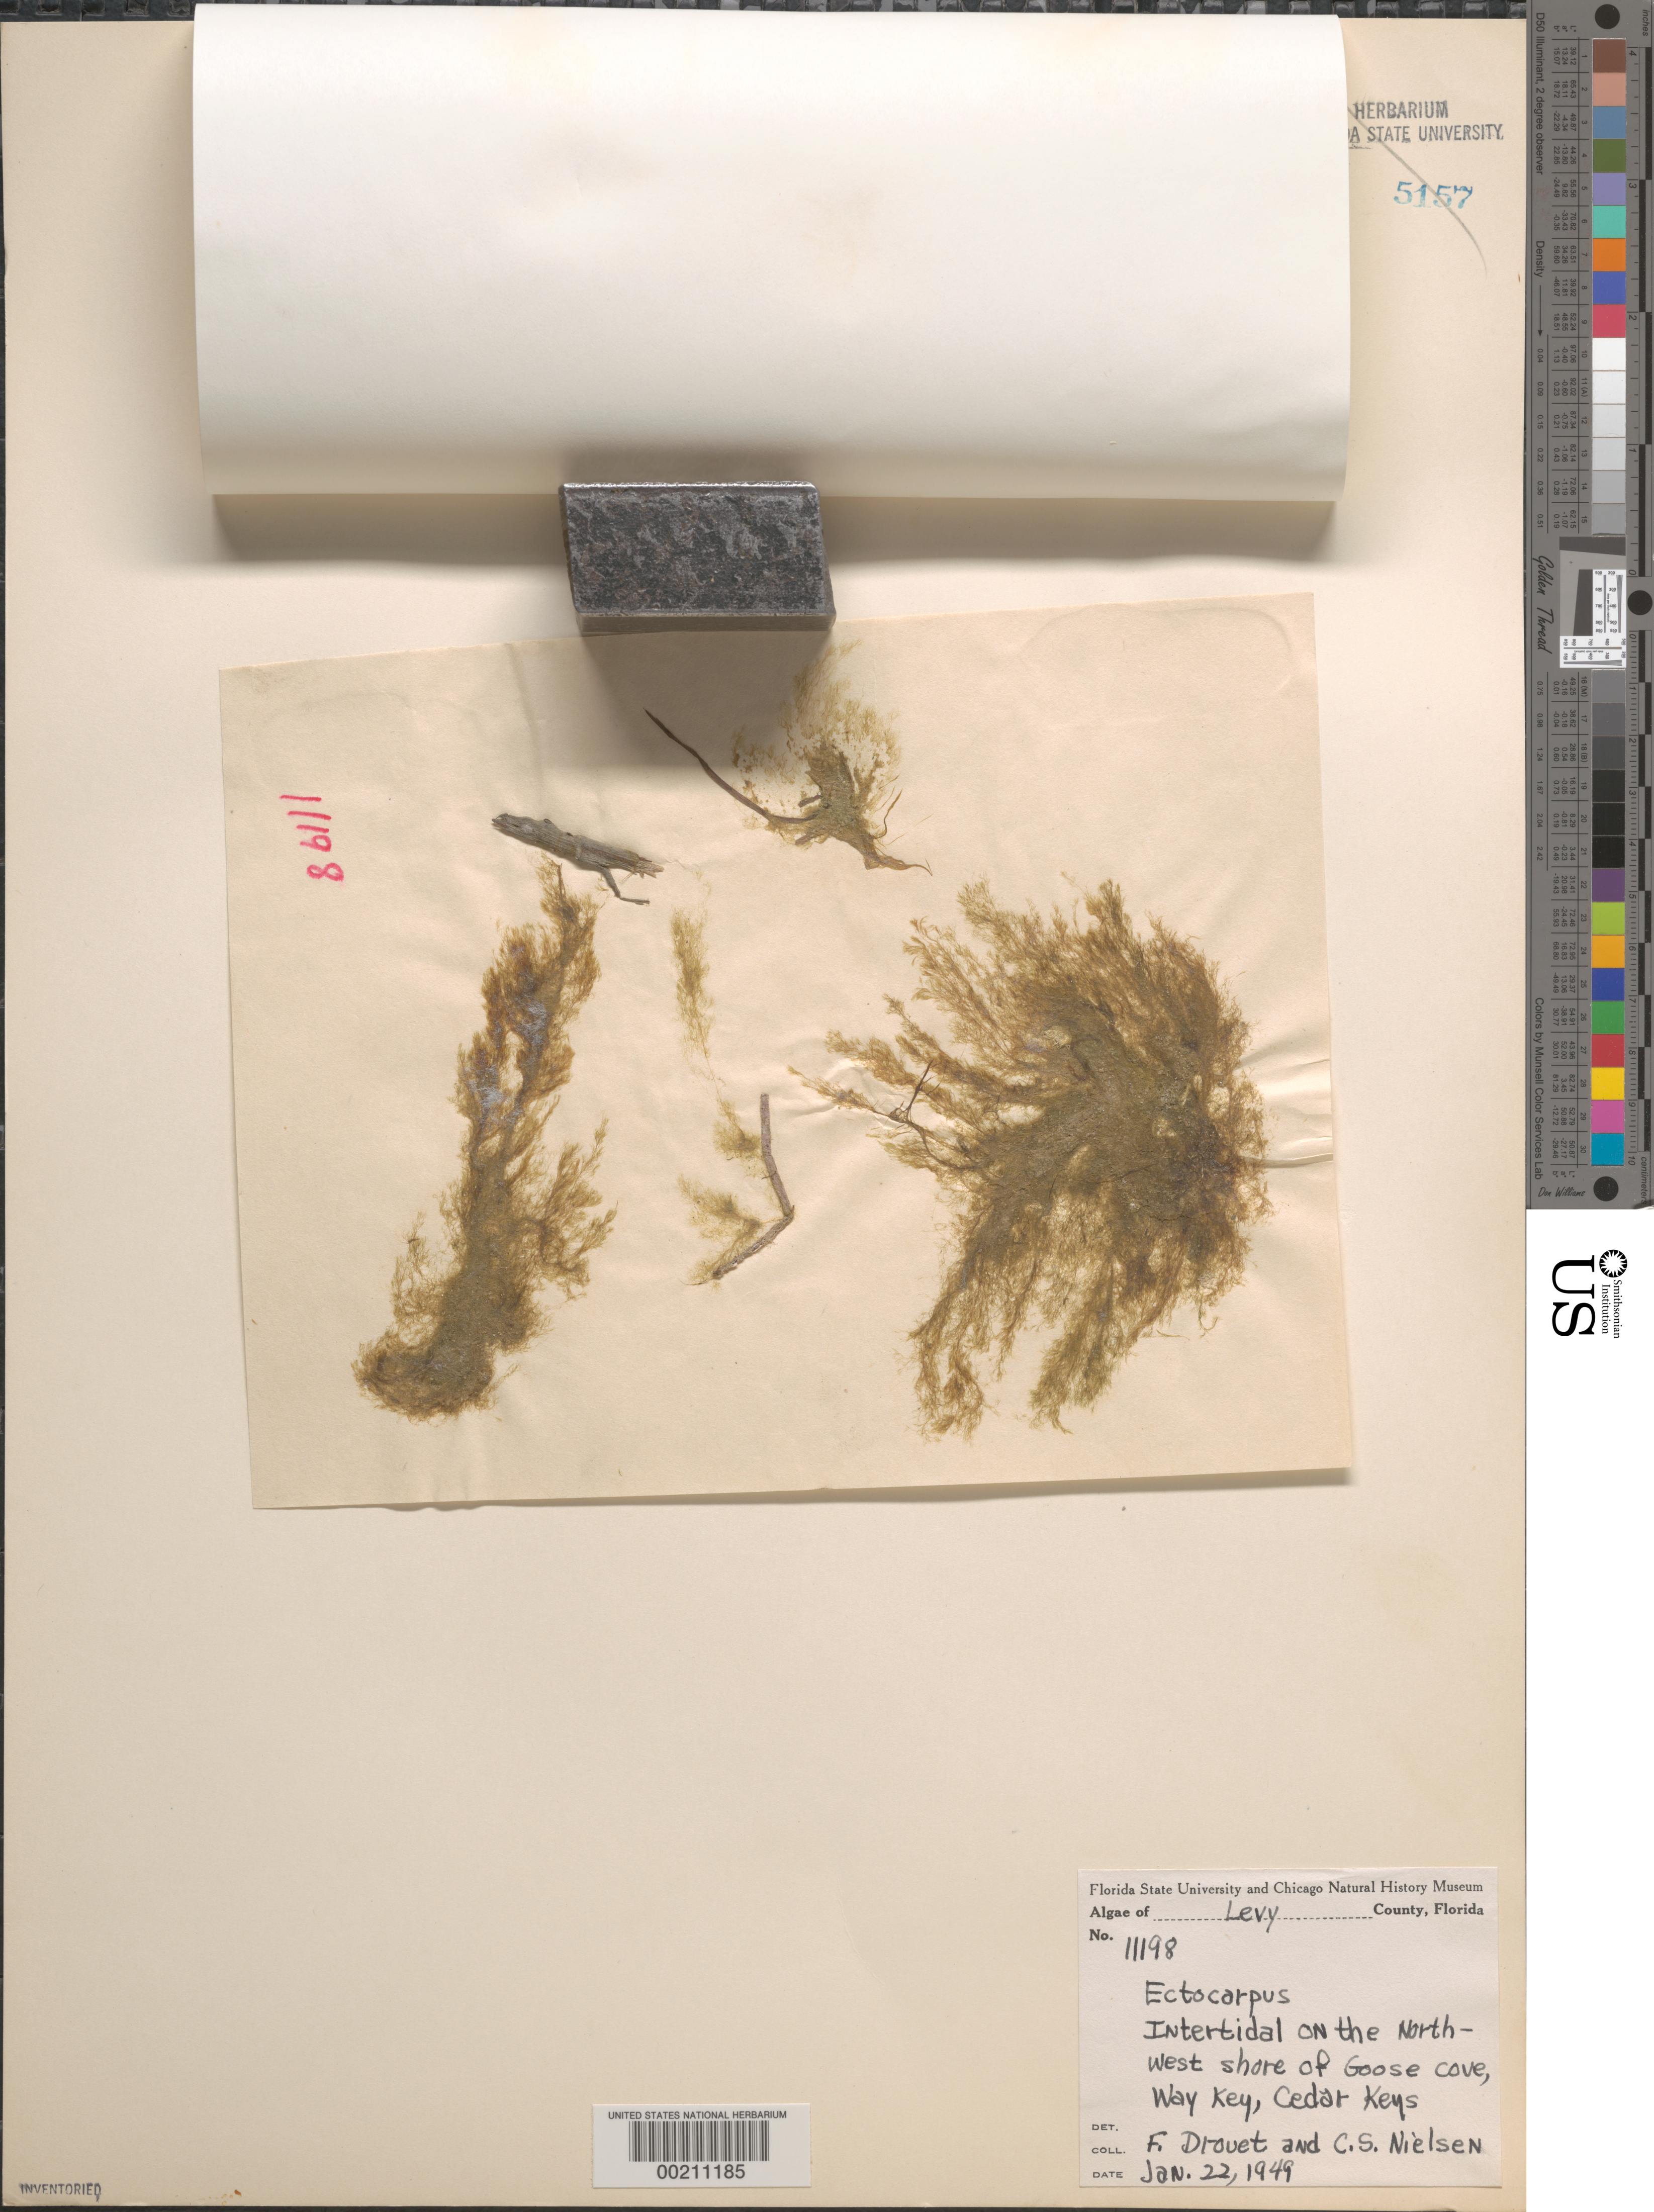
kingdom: Chromista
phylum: Ochrophyta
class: Phaeophyceae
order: Ectocarpales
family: Ectocarpaceae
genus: Ectocarpus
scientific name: Ectocarpus sp.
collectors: F. E. Drouet & C. S. Nielsen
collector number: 11198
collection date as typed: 22 Jan 1949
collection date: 1949-01-22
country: United States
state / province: Florida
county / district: Levy County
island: Way Key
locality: Goose Cove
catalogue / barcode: US 20932